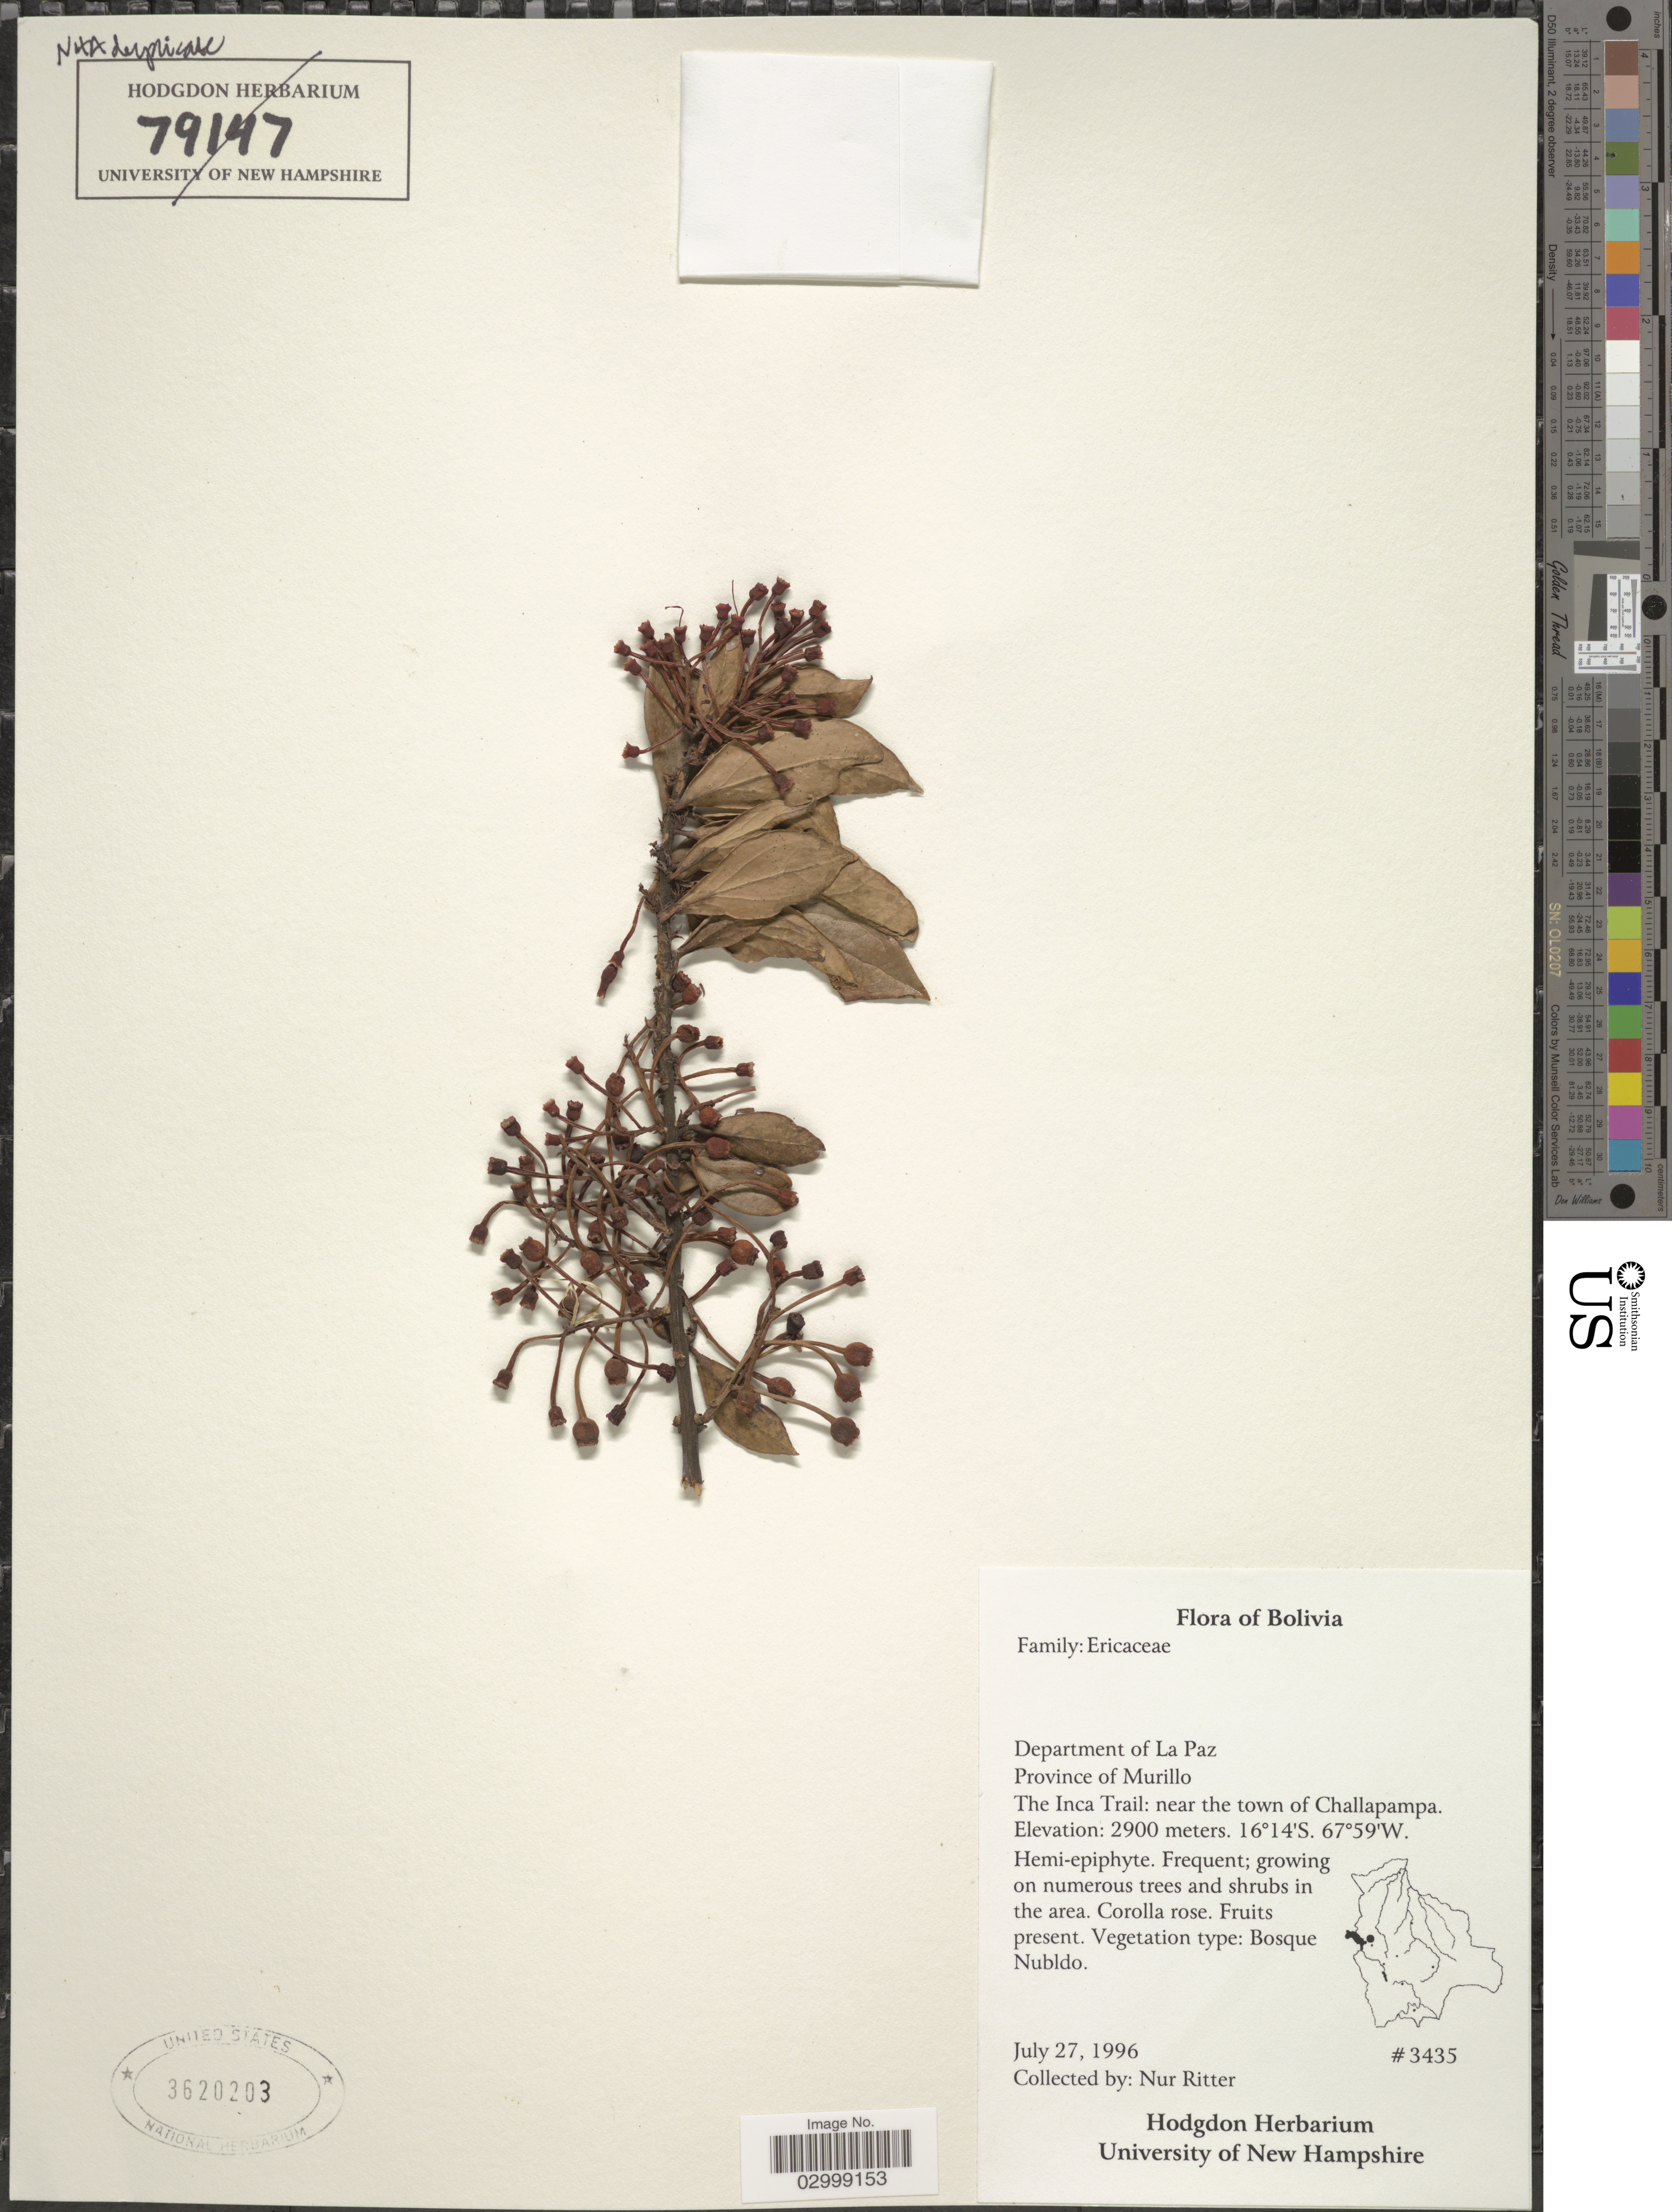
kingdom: Plantae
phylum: Tracheophyta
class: Magnoliopsida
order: Ericales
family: Ericaceae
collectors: N. Ritter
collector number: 3435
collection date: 1996-07-27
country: Bolivia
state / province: La Paz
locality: Department of La Paz, Province of Murillo, The Inca Trail: near the town of Challapampa.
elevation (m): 2900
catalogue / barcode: US 3620203